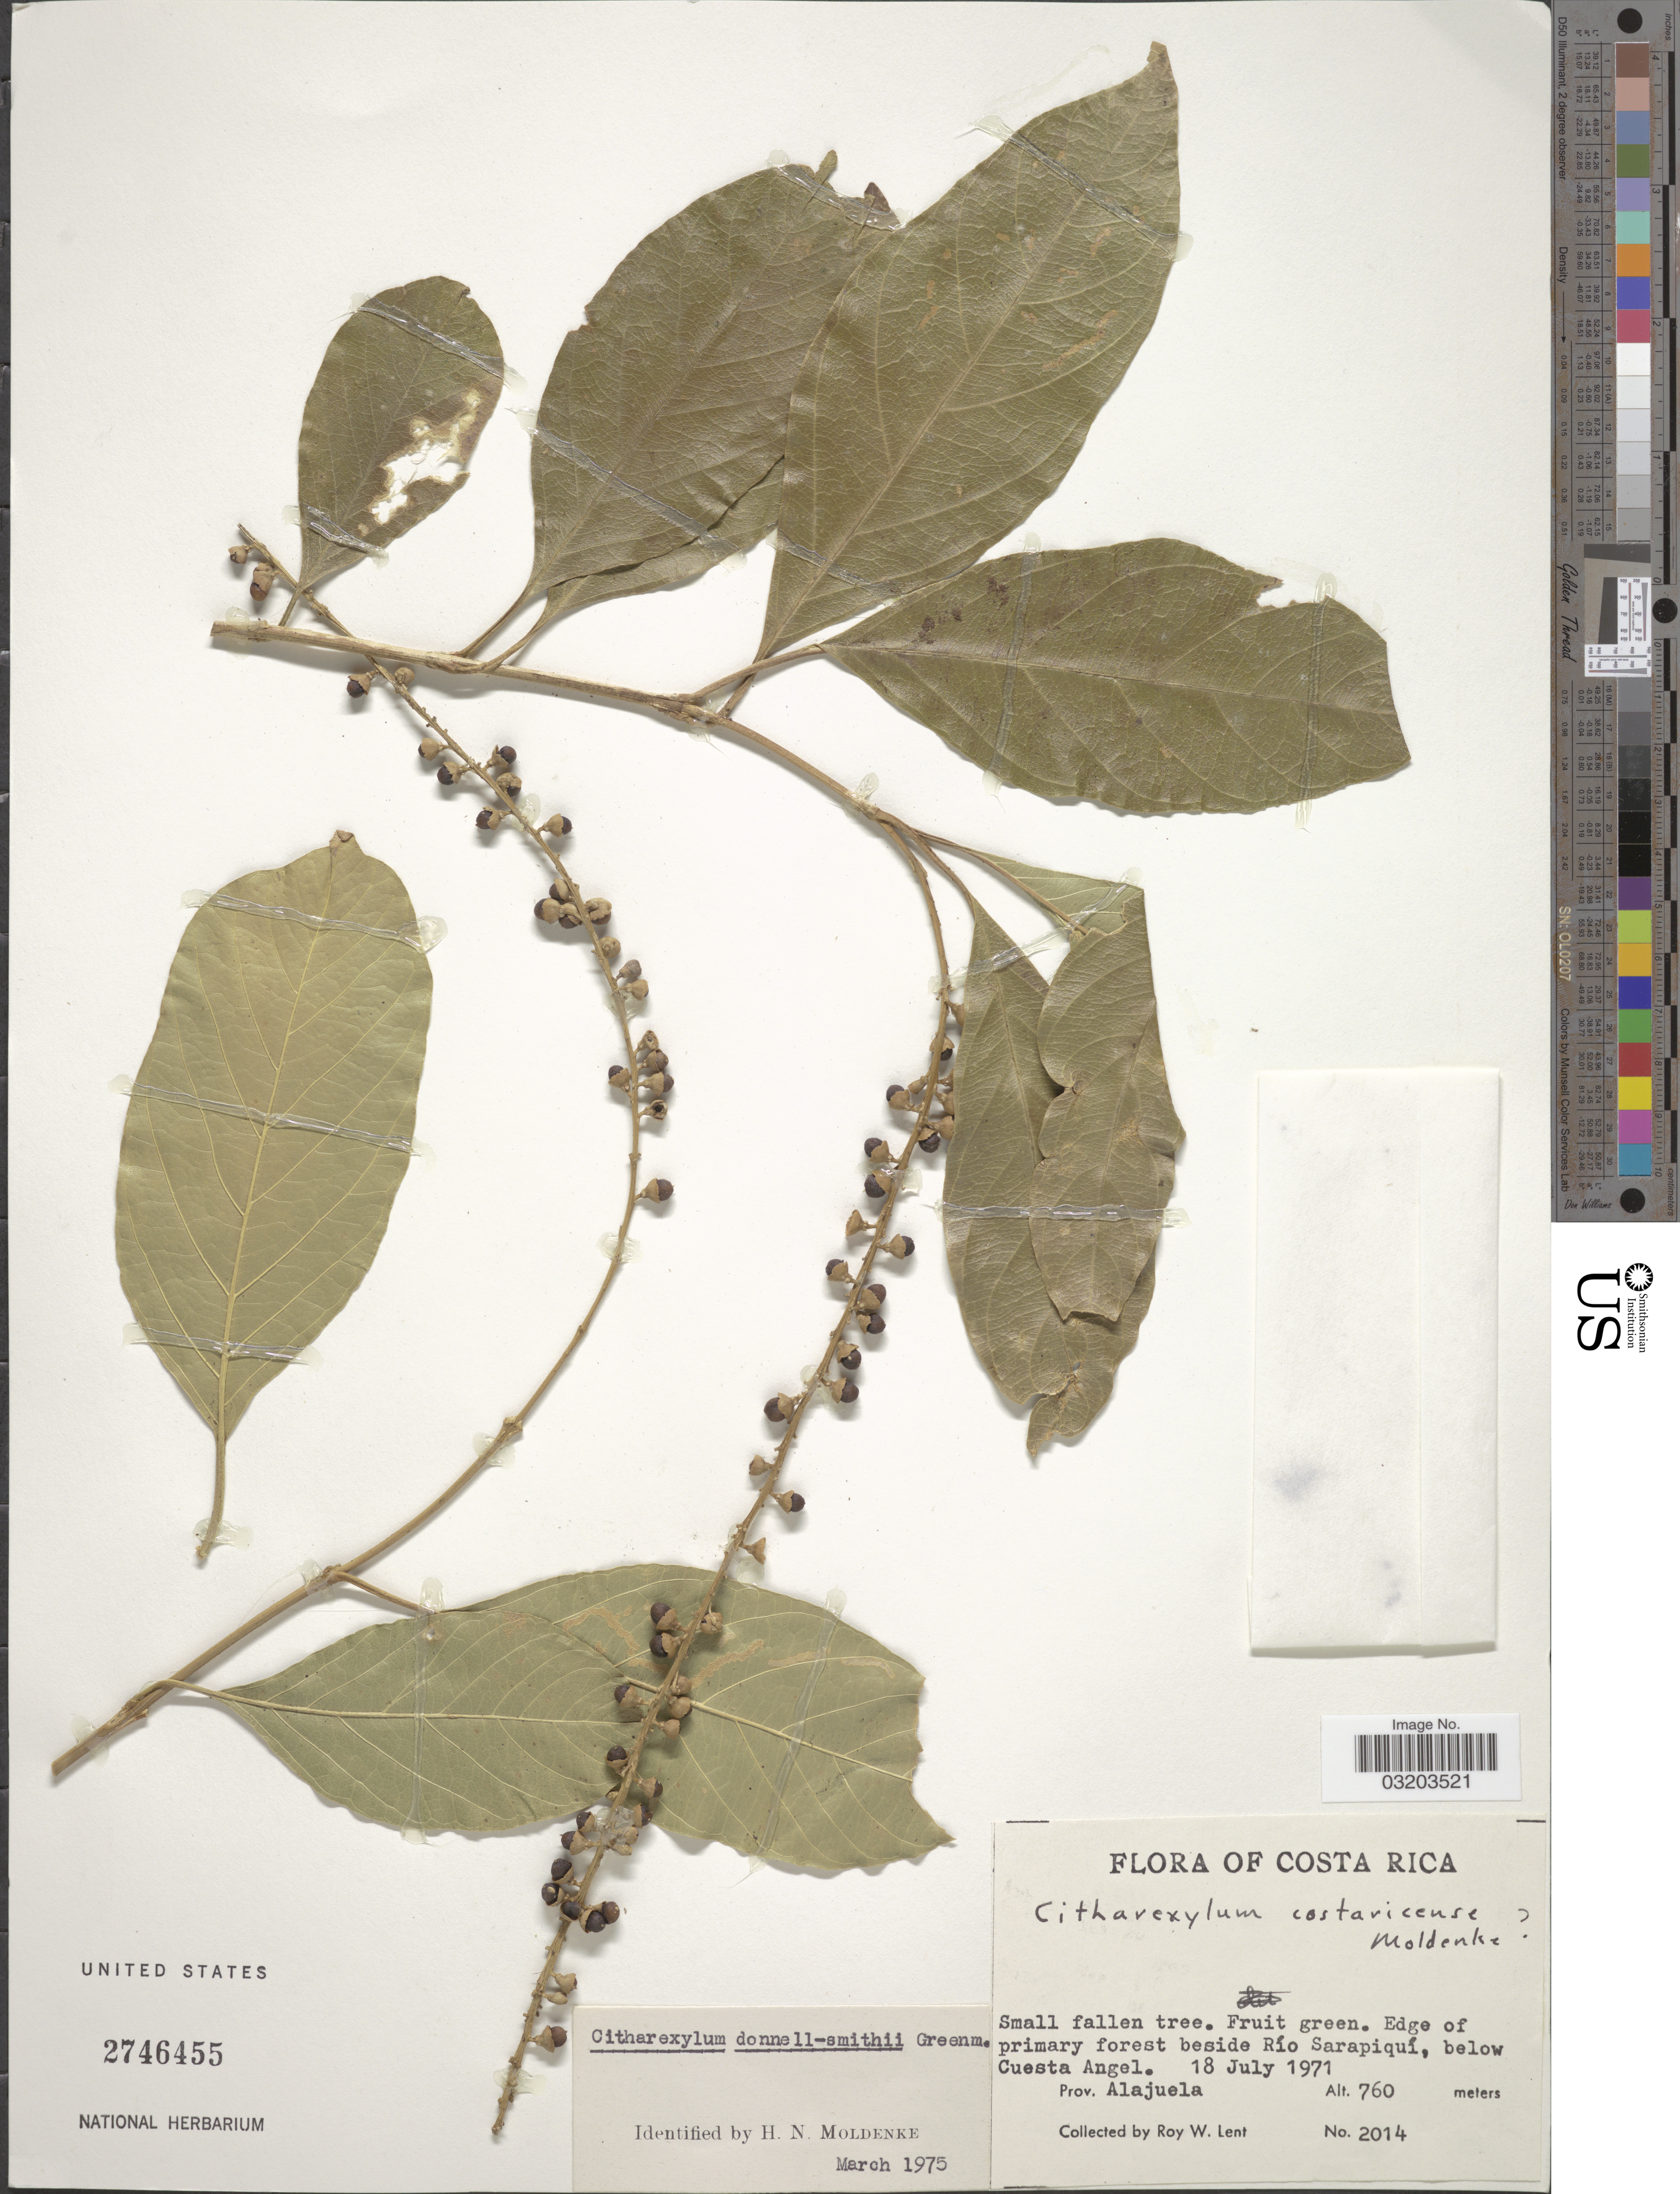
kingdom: Plantae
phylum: Tracheophyta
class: Magnoliopsida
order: Lamiales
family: Verbenaceae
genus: Citharexylum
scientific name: Citharexylum donnell-smithii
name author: Greenm.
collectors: R. W. Lent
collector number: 2014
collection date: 1971-07-18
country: Costa Rica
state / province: Alajuela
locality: Edge of primary forest beside Río Sarapiquí, below Cuesta Angel.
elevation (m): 760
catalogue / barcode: US 2746455